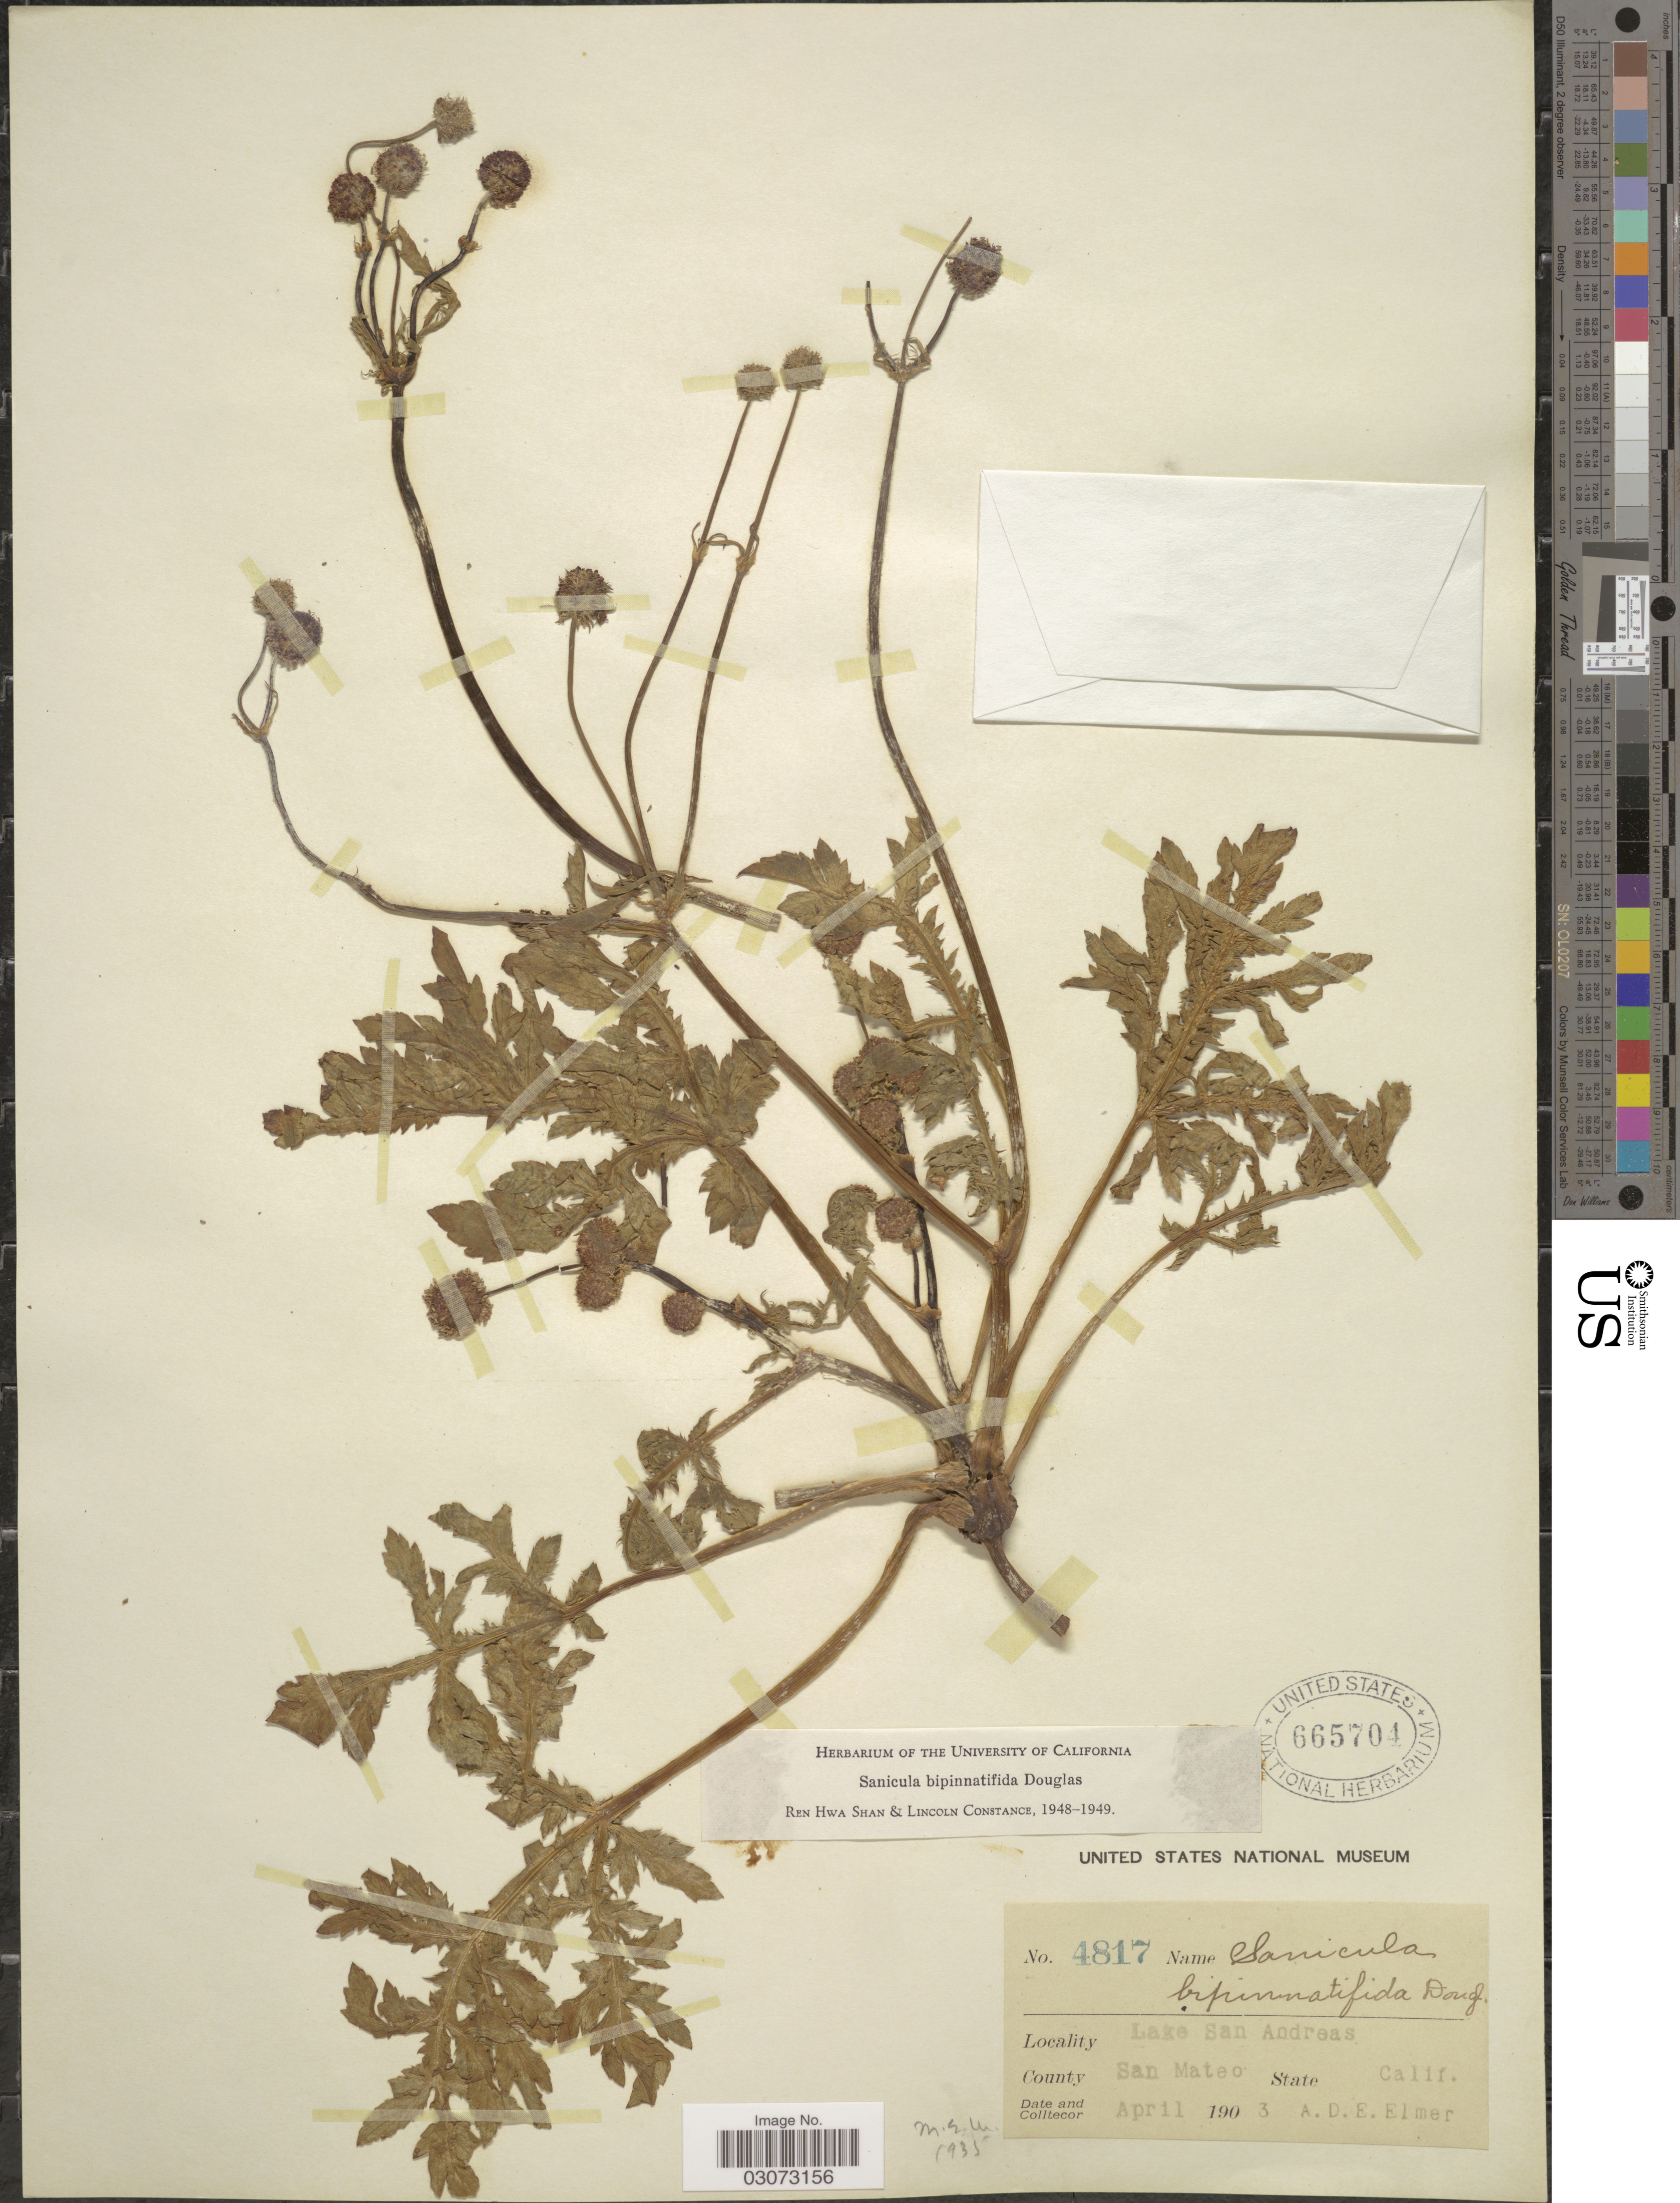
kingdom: Plantae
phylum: Tracheophyta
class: Magnoliopsida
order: Apiales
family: Apiaceae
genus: Sanicula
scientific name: Sanicula bipinnatifida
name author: Douglas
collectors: A. D. E. Elmer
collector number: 4817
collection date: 1903-04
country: United States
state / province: California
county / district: San Mateo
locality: Lake San Andreas. County San Mateo.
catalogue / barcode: US 665704